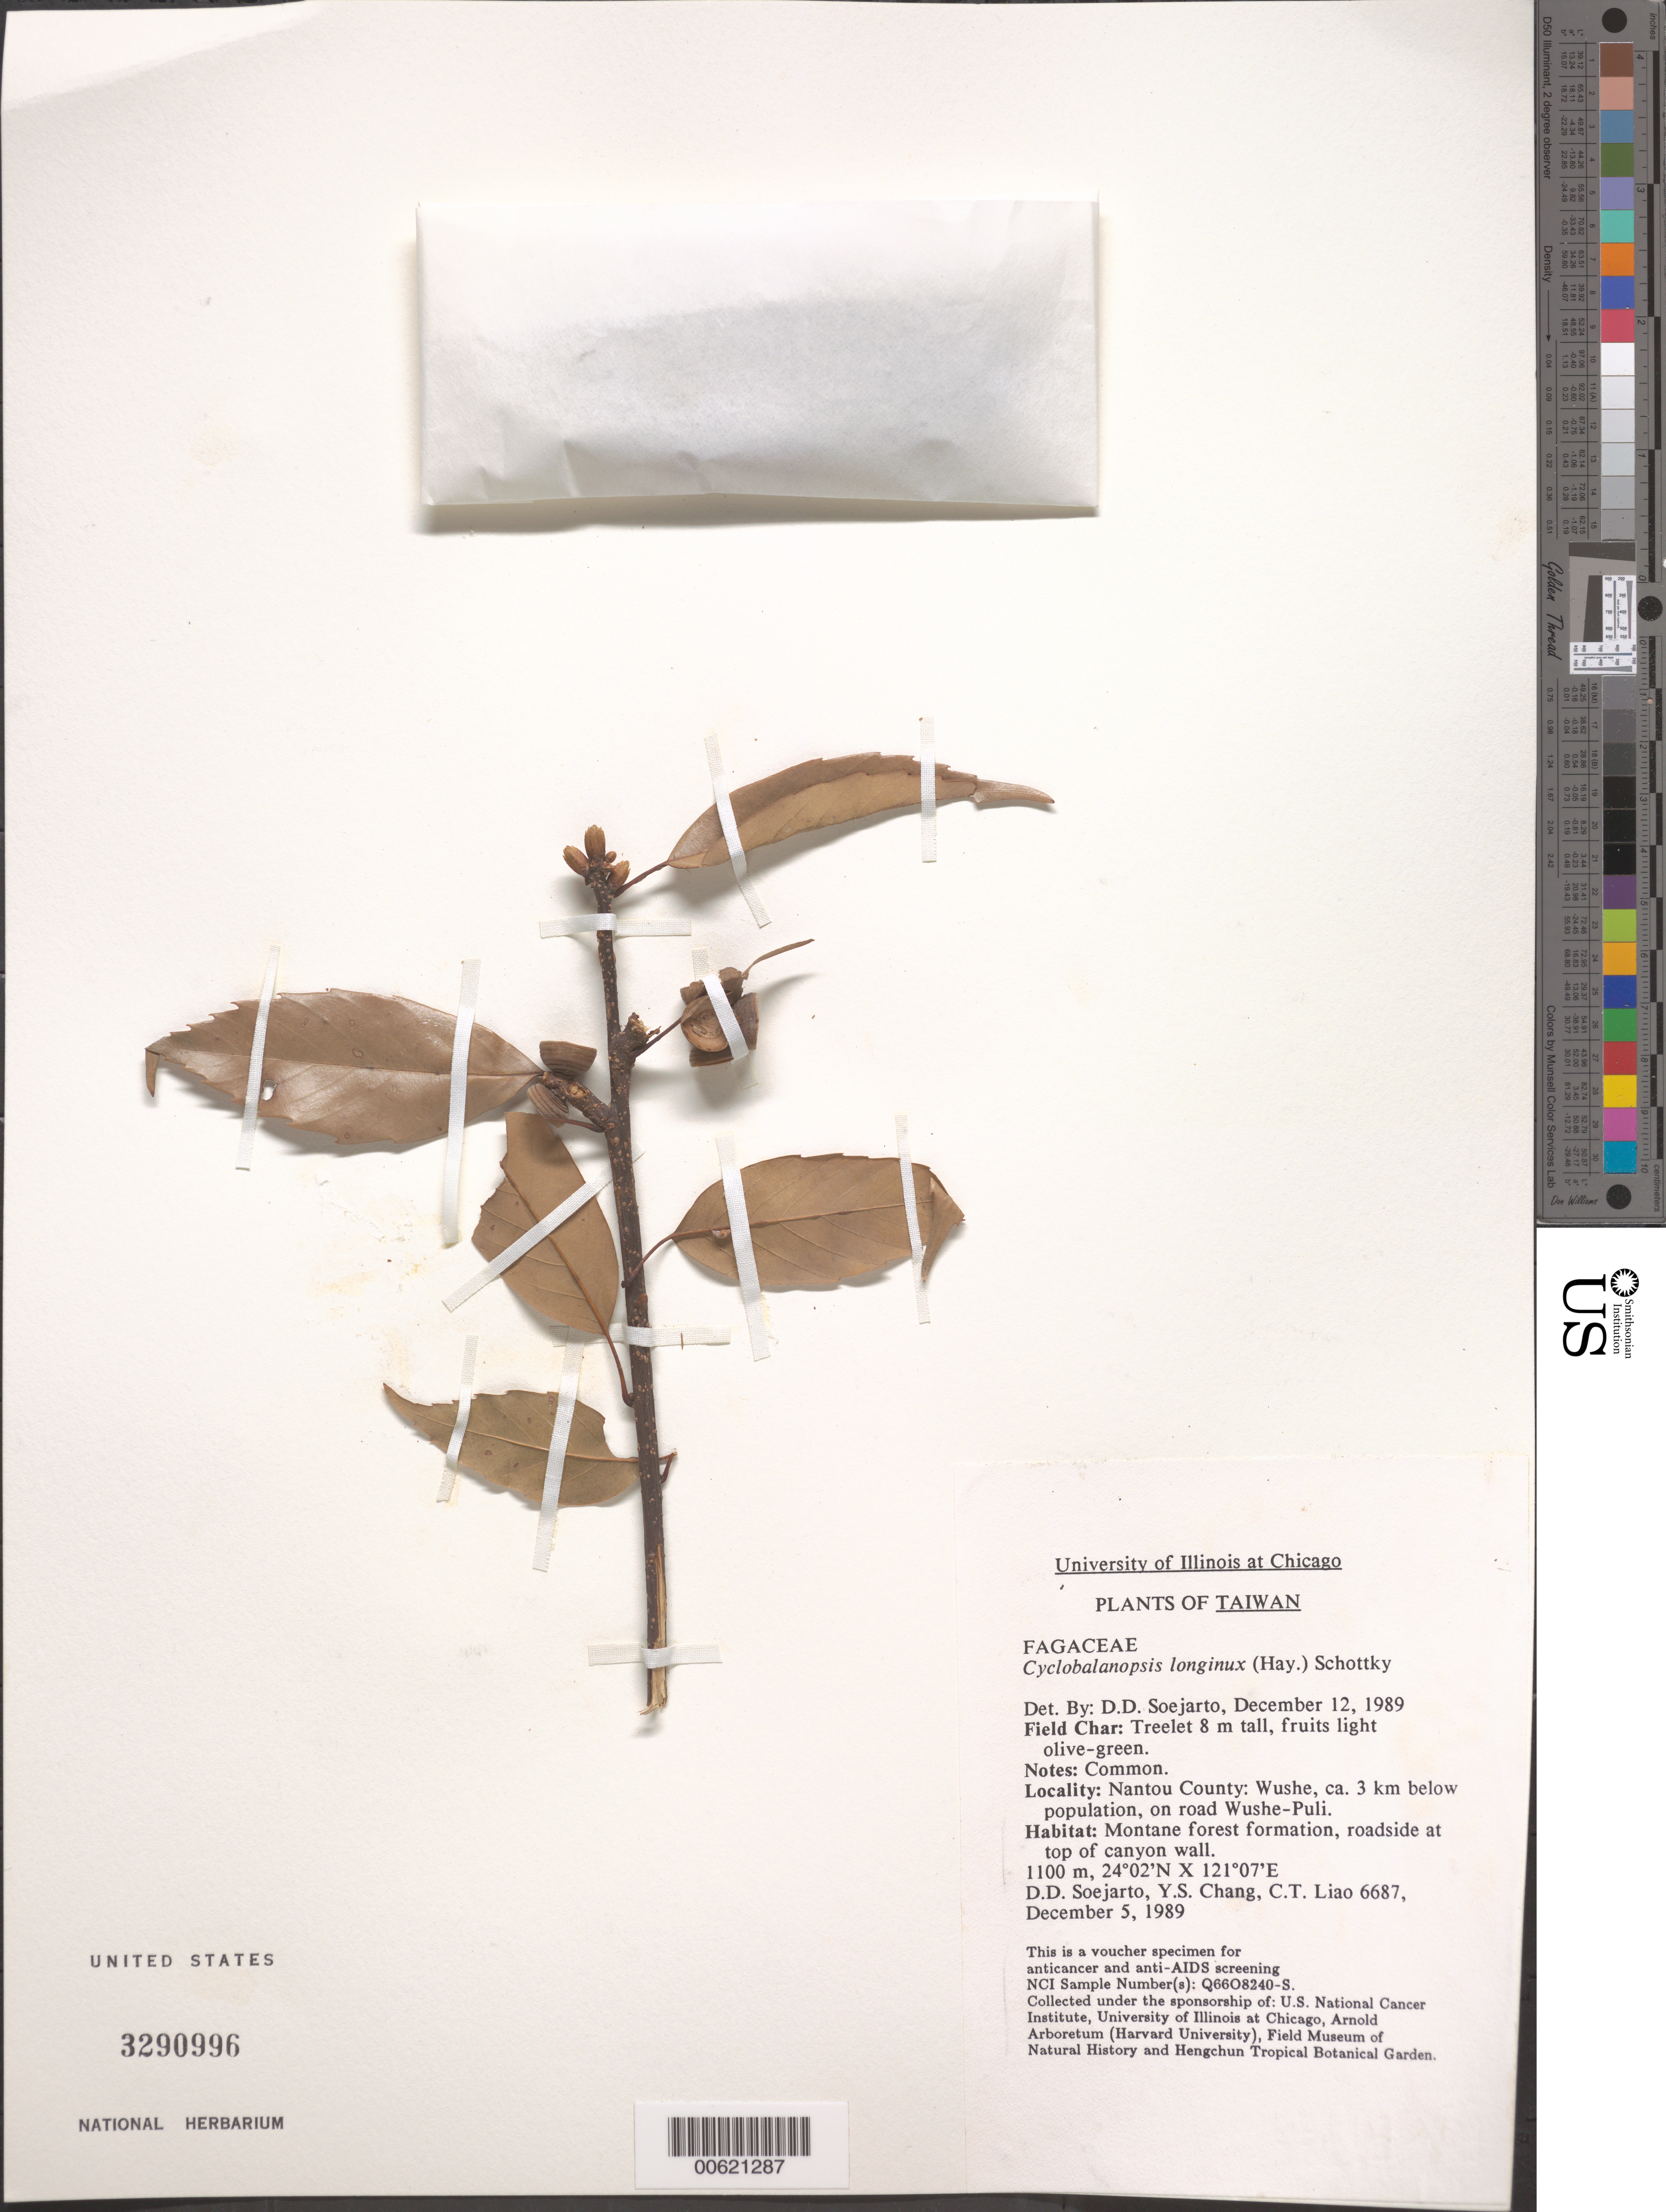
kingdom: Plantae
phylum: Tracheophyta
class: Magnoliopsida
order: Fagales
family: Fagaceae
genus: Quercus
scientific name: Quercus longinux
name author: Hayata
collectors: Y. S. Chang & C. T. Liao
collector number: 6687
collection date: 1989-12-05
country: Taiwan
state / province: Nantou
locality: Nantou County: Wushe, ca. 3 km below population, on road Wushe-Puli.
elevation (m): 1100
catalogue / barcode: US 3290996